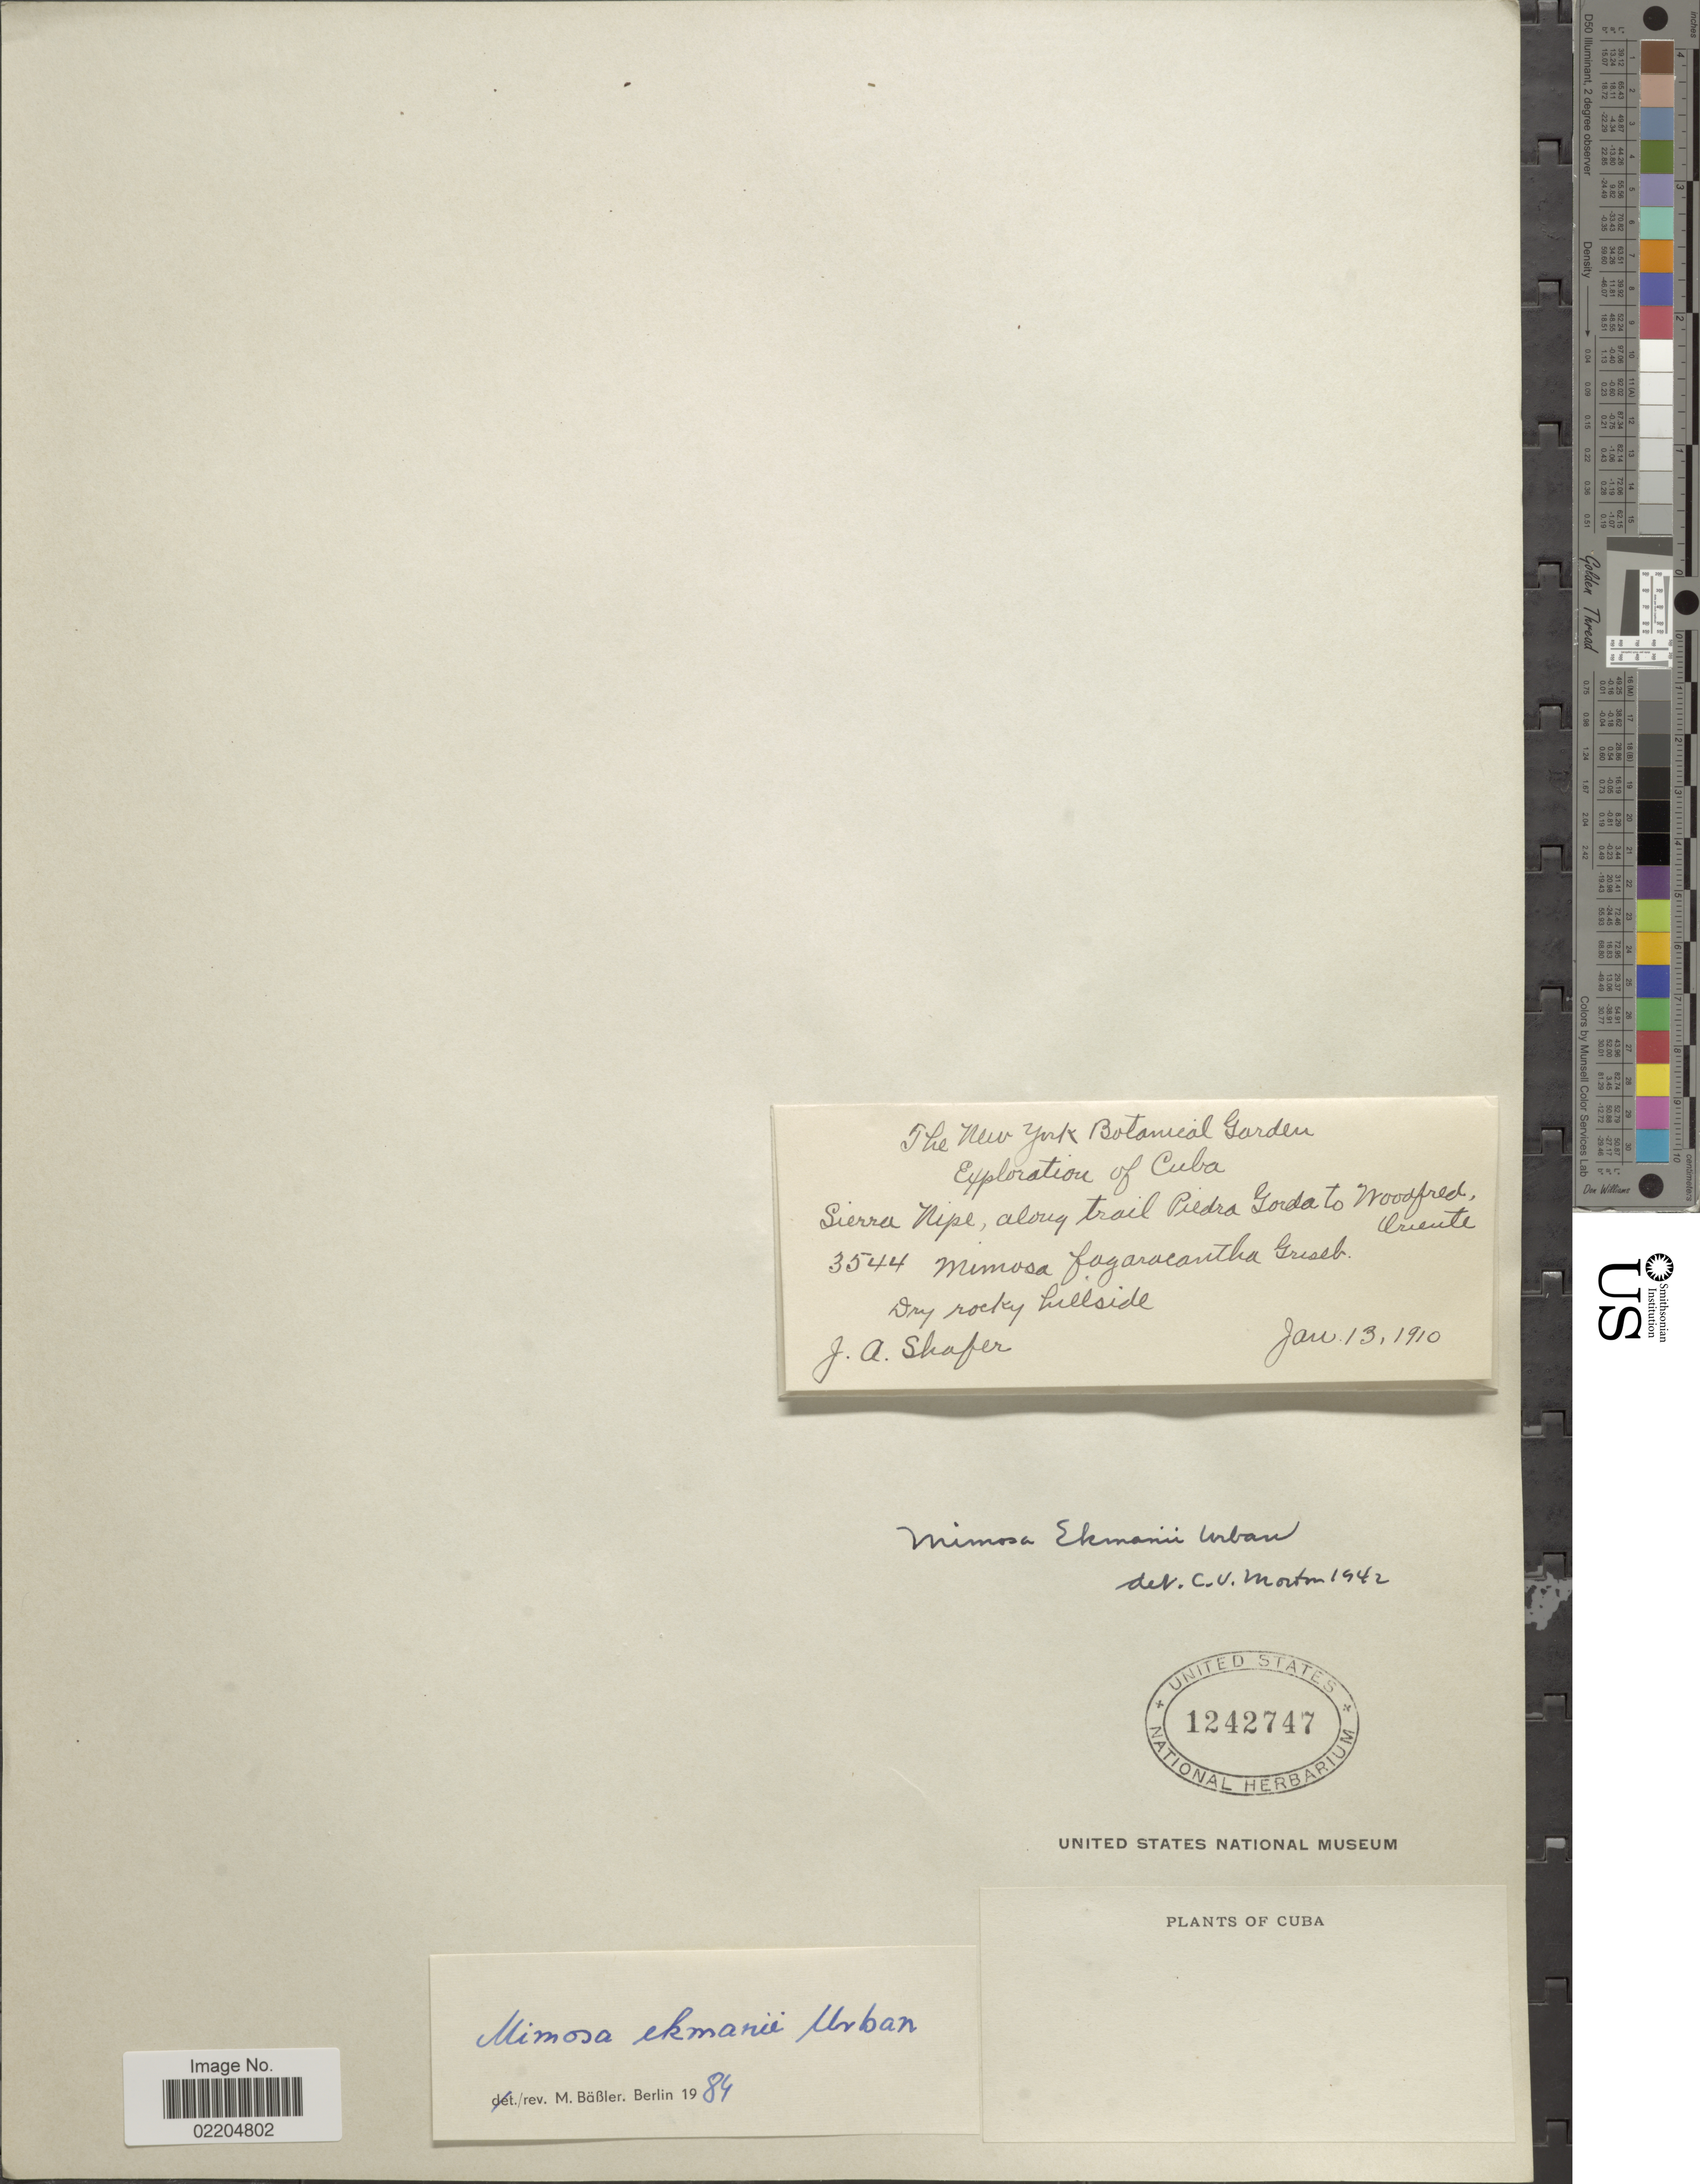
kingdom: Plantae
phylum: Tracheophyta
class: Magnoliopsida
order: Fabales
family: Fabaceae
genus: Mimosa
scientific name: Mimosa ekmanii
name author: Urb.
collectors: J. A. Shafer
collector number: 3544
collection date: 1910-01-13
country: Cuba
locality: Sierra Nipe, along trail Piedra Gorda to Woodfred Oriente.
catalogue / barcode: US 1442747